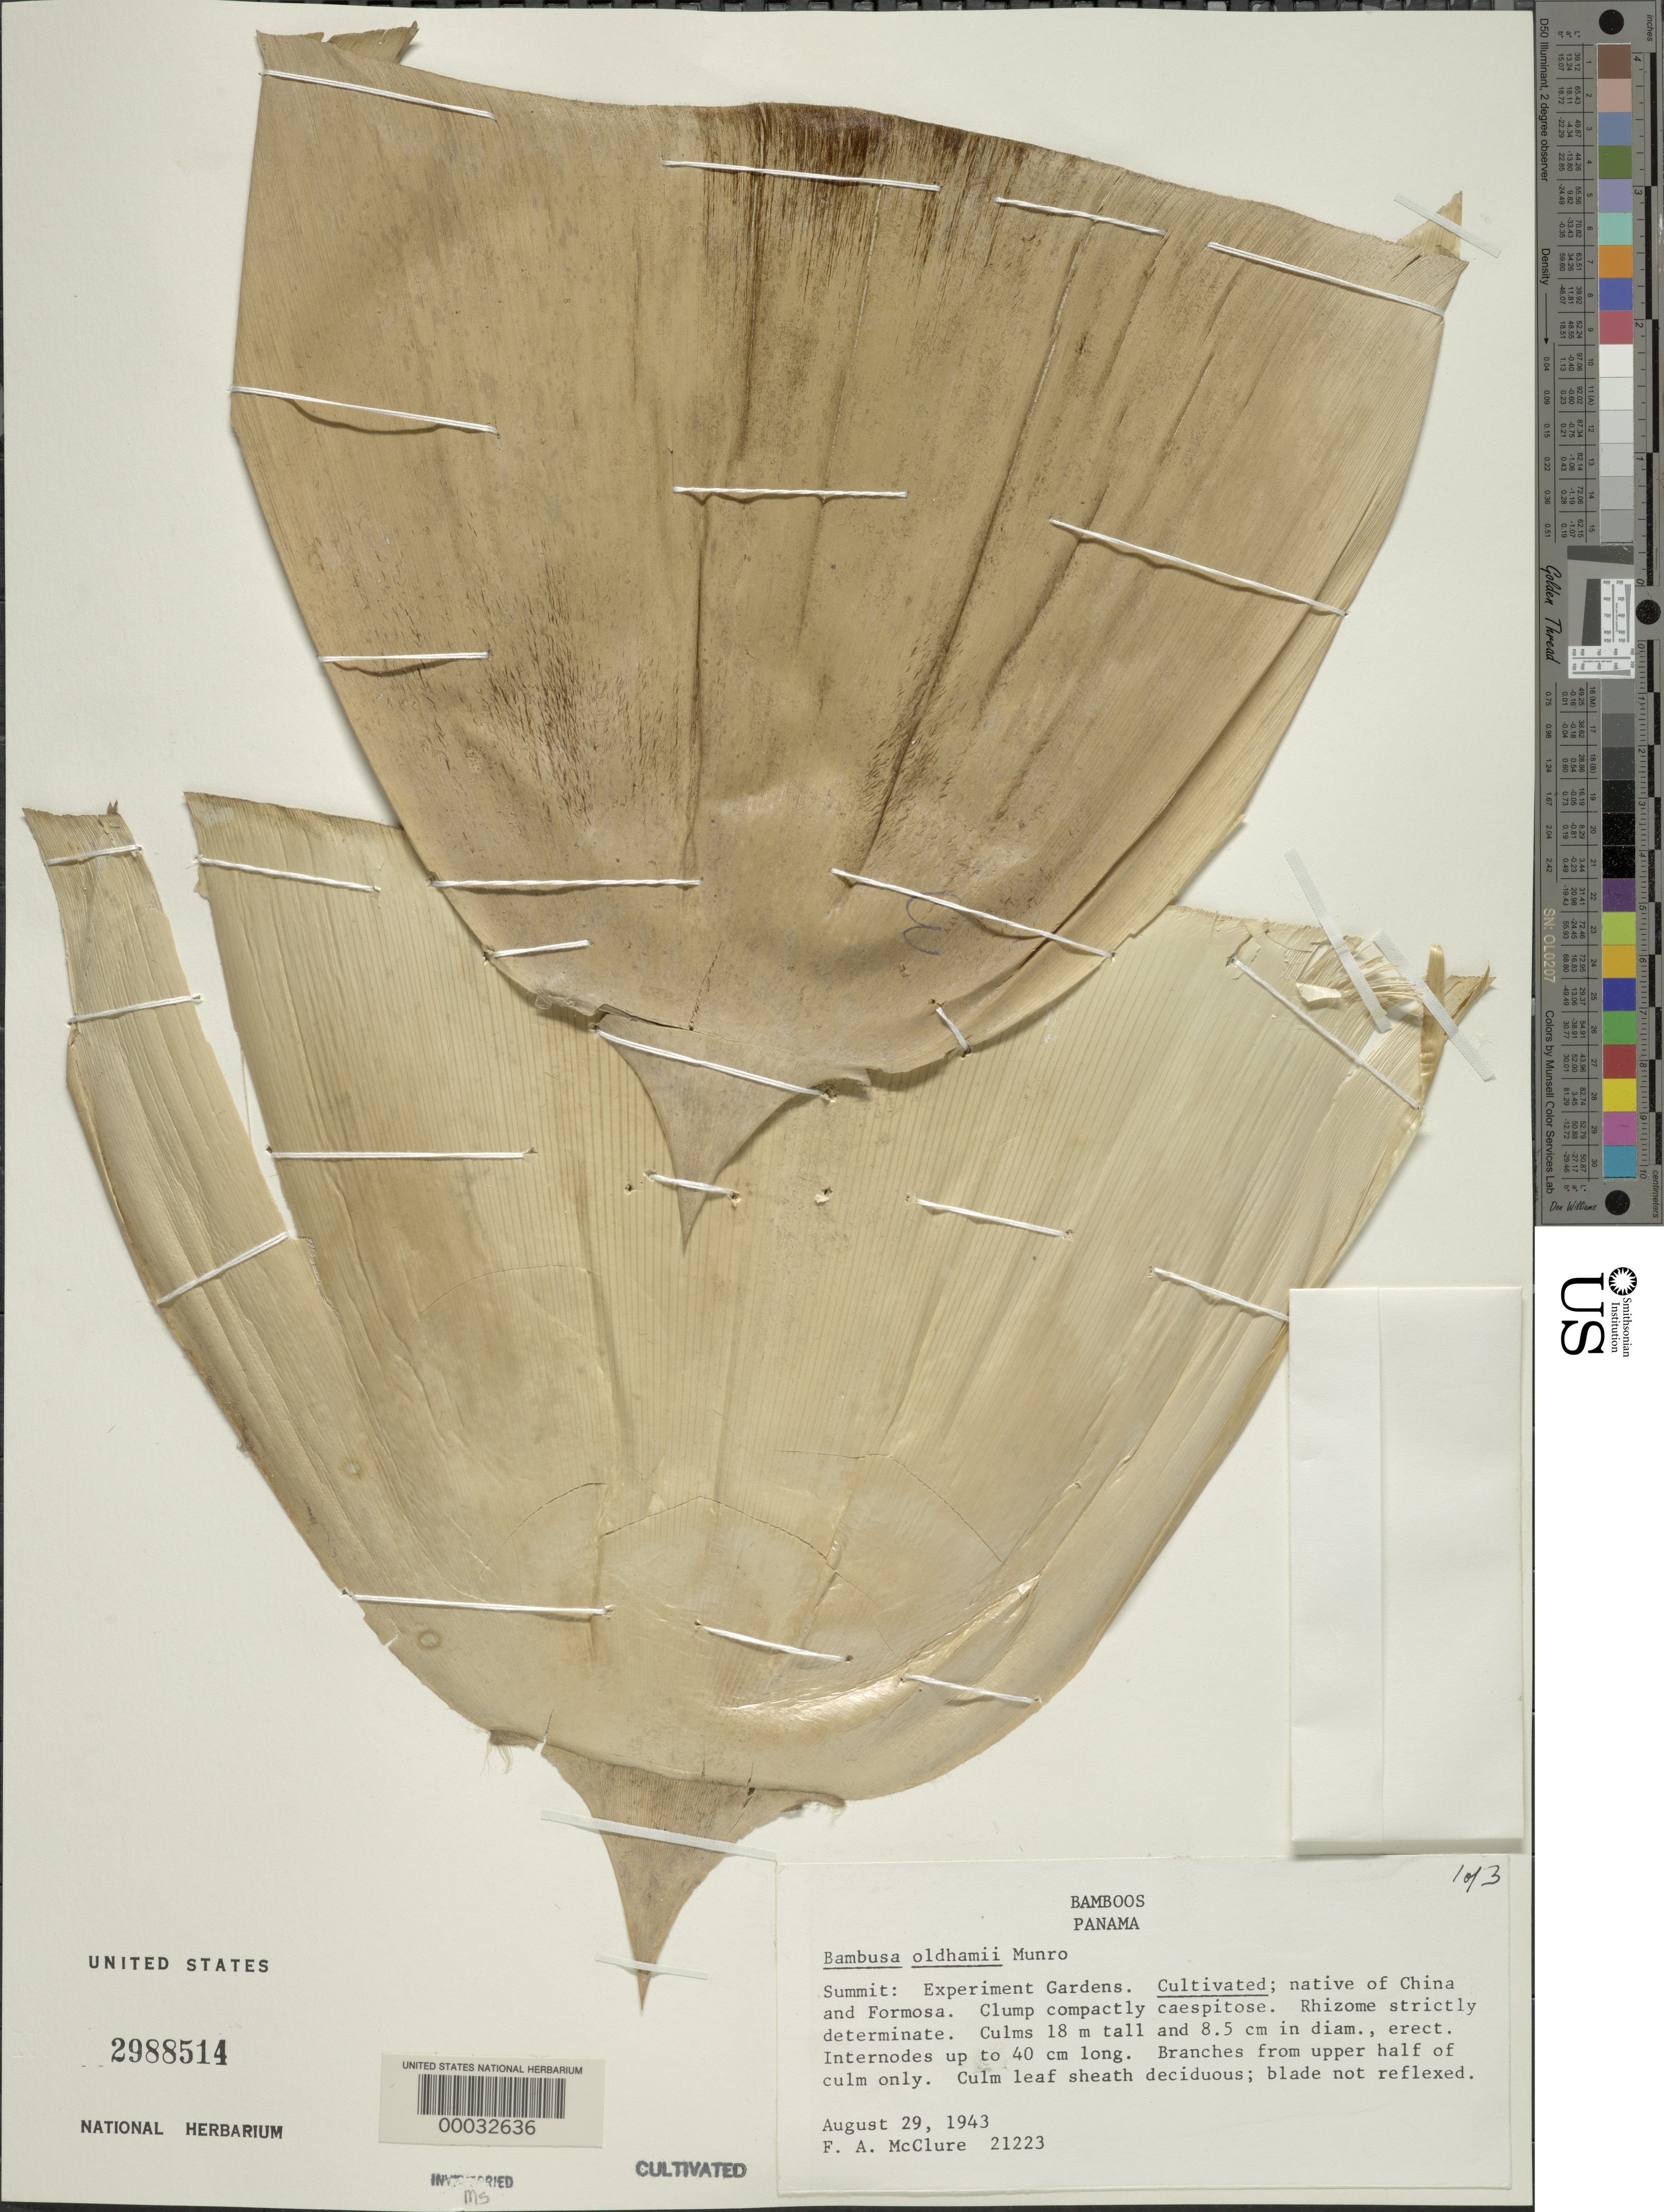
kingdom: Plantae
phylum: Tracheophyta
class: Liliopsida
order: Poales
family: Poaceae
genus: Bambusa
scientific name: Bambusa oldhamii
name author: Munro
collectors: F. A. McClure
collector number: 21223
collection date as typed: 29 Aug 1943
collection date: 1943-08-29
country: Panama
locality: Esperimental Garden summit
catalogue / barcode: US 2988514